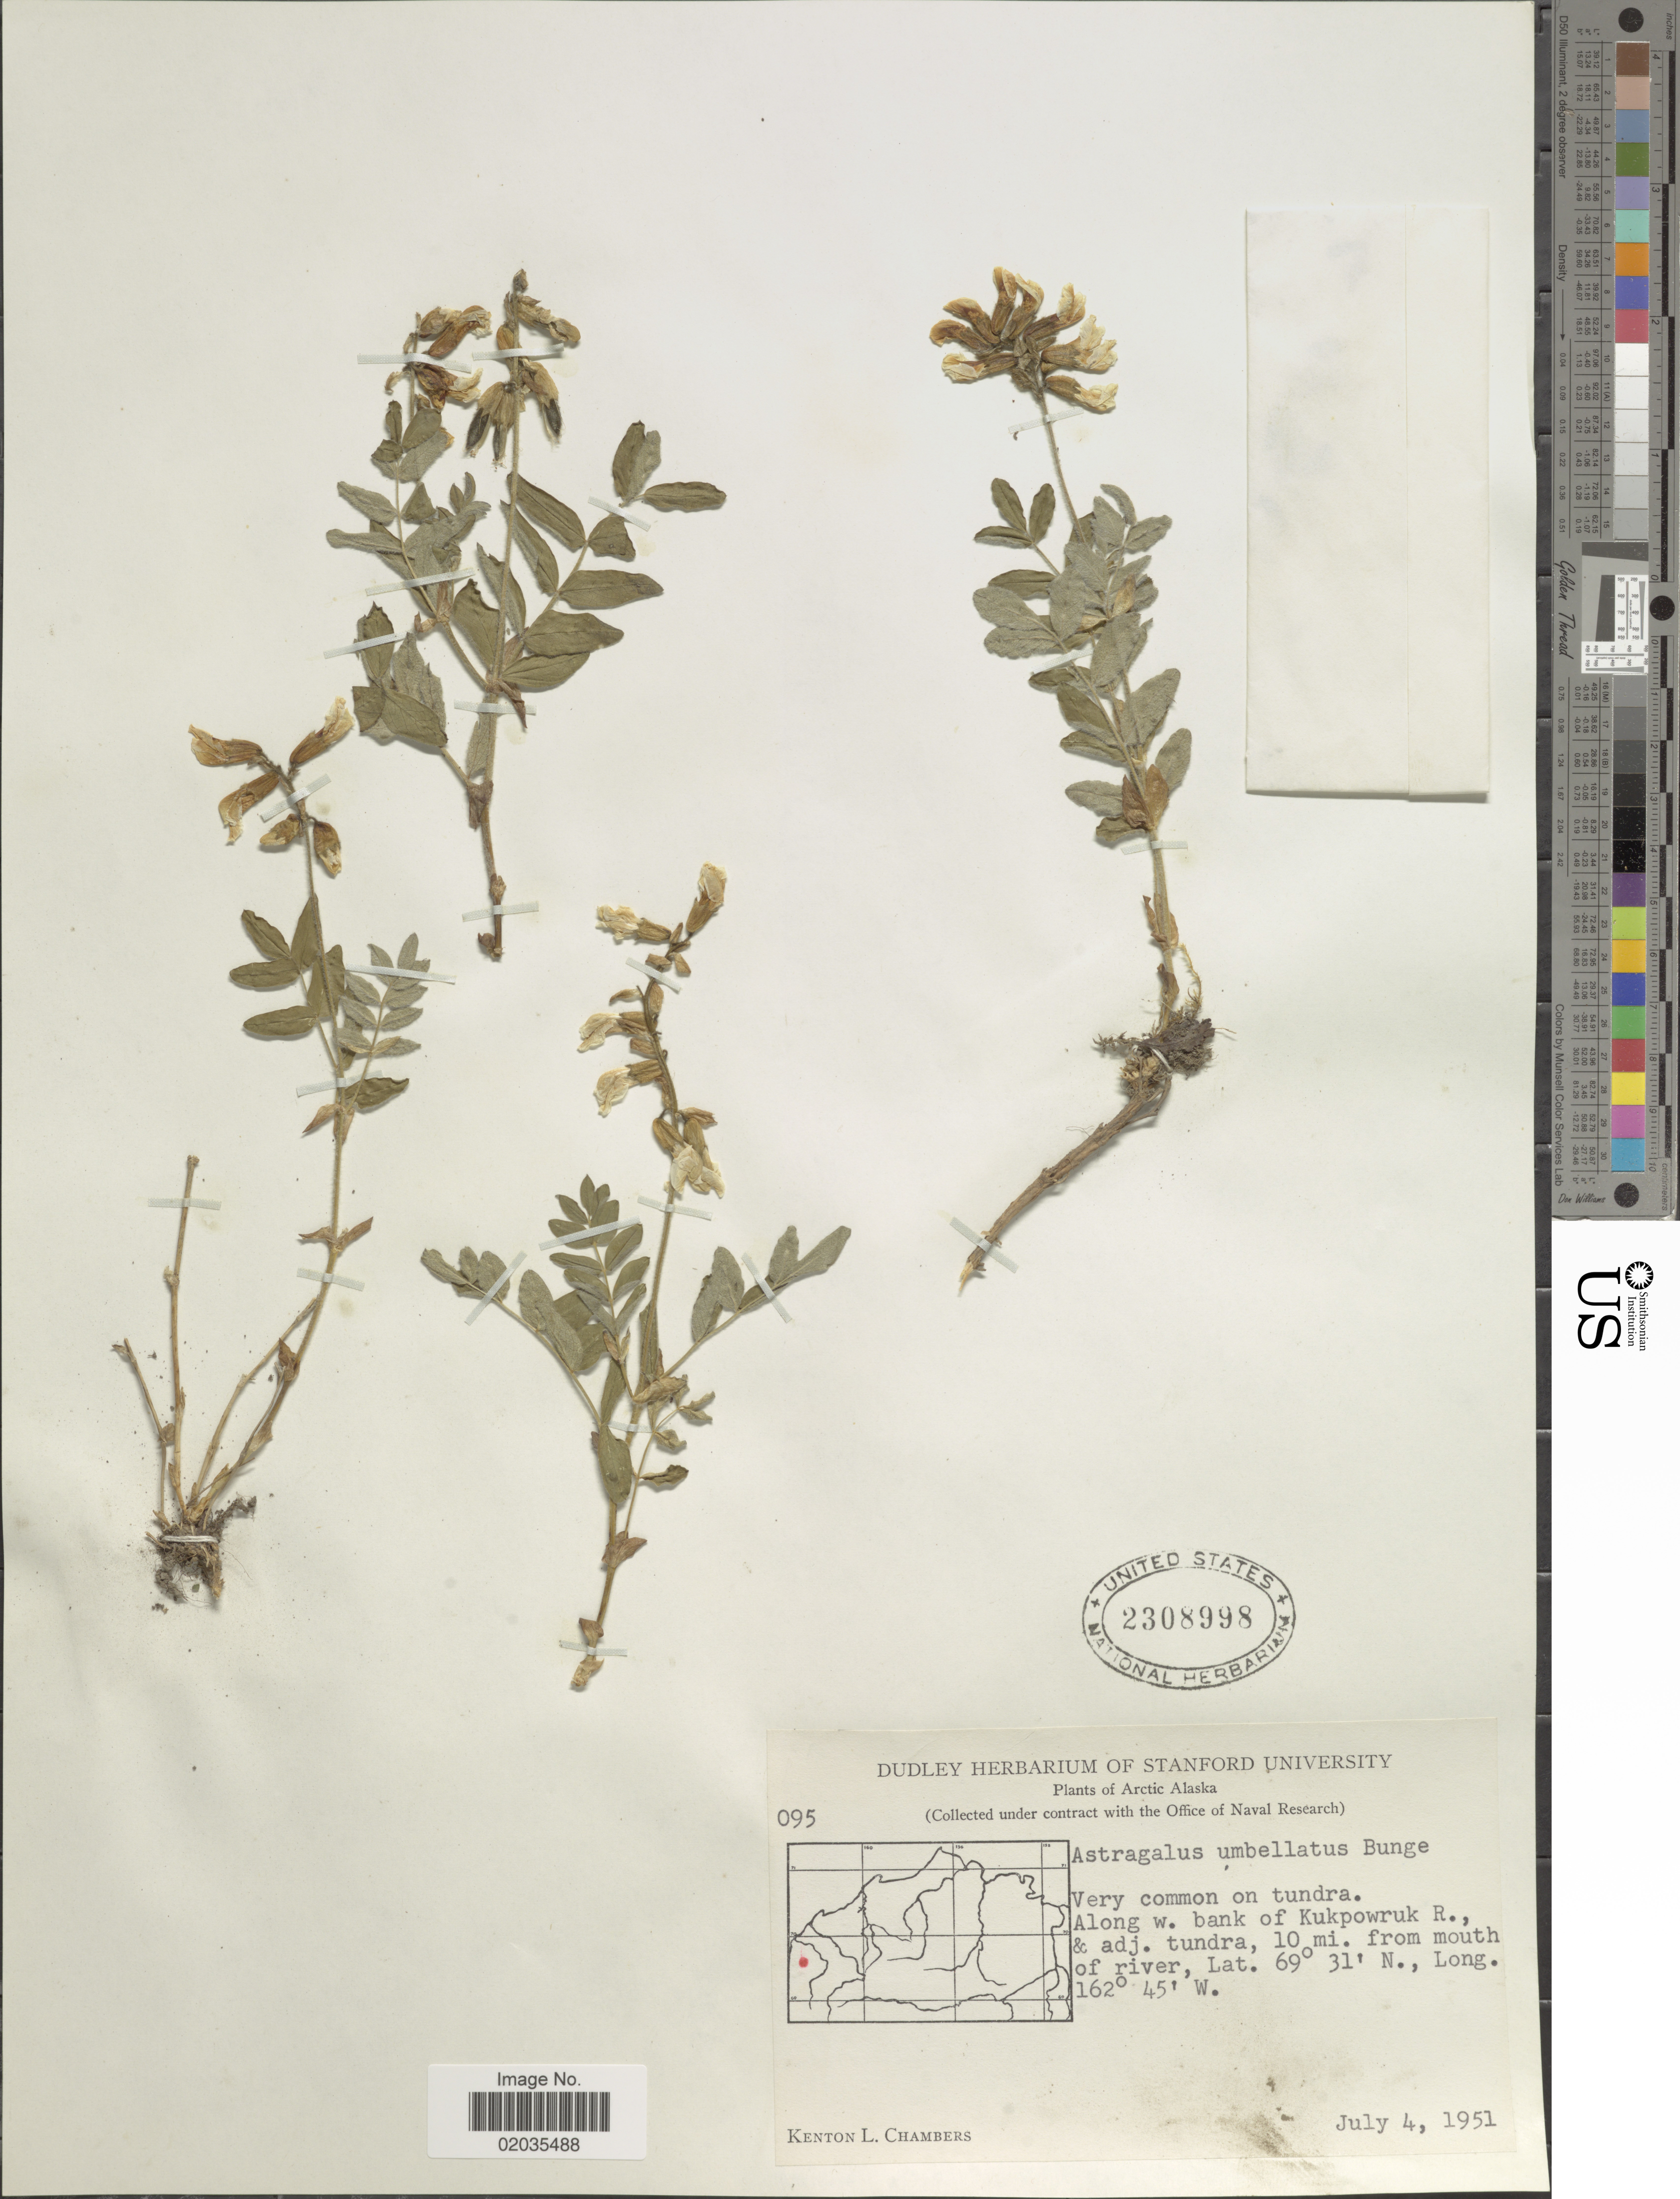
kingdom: Plantae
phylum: Tracheophyta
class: Magnoliopsida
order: Fabales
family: Fabaceae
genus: Astragalus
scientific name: Astragalus umbellatus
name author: Bunge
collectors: K. L. Chambers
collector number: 095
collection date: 1951-07-04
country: United States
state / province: Alaska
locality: Arctic Alaska. Along w. bank of Kukpowruk R., & adj. tundra, 10 mi. from mouth of river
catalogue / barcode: US 2308998